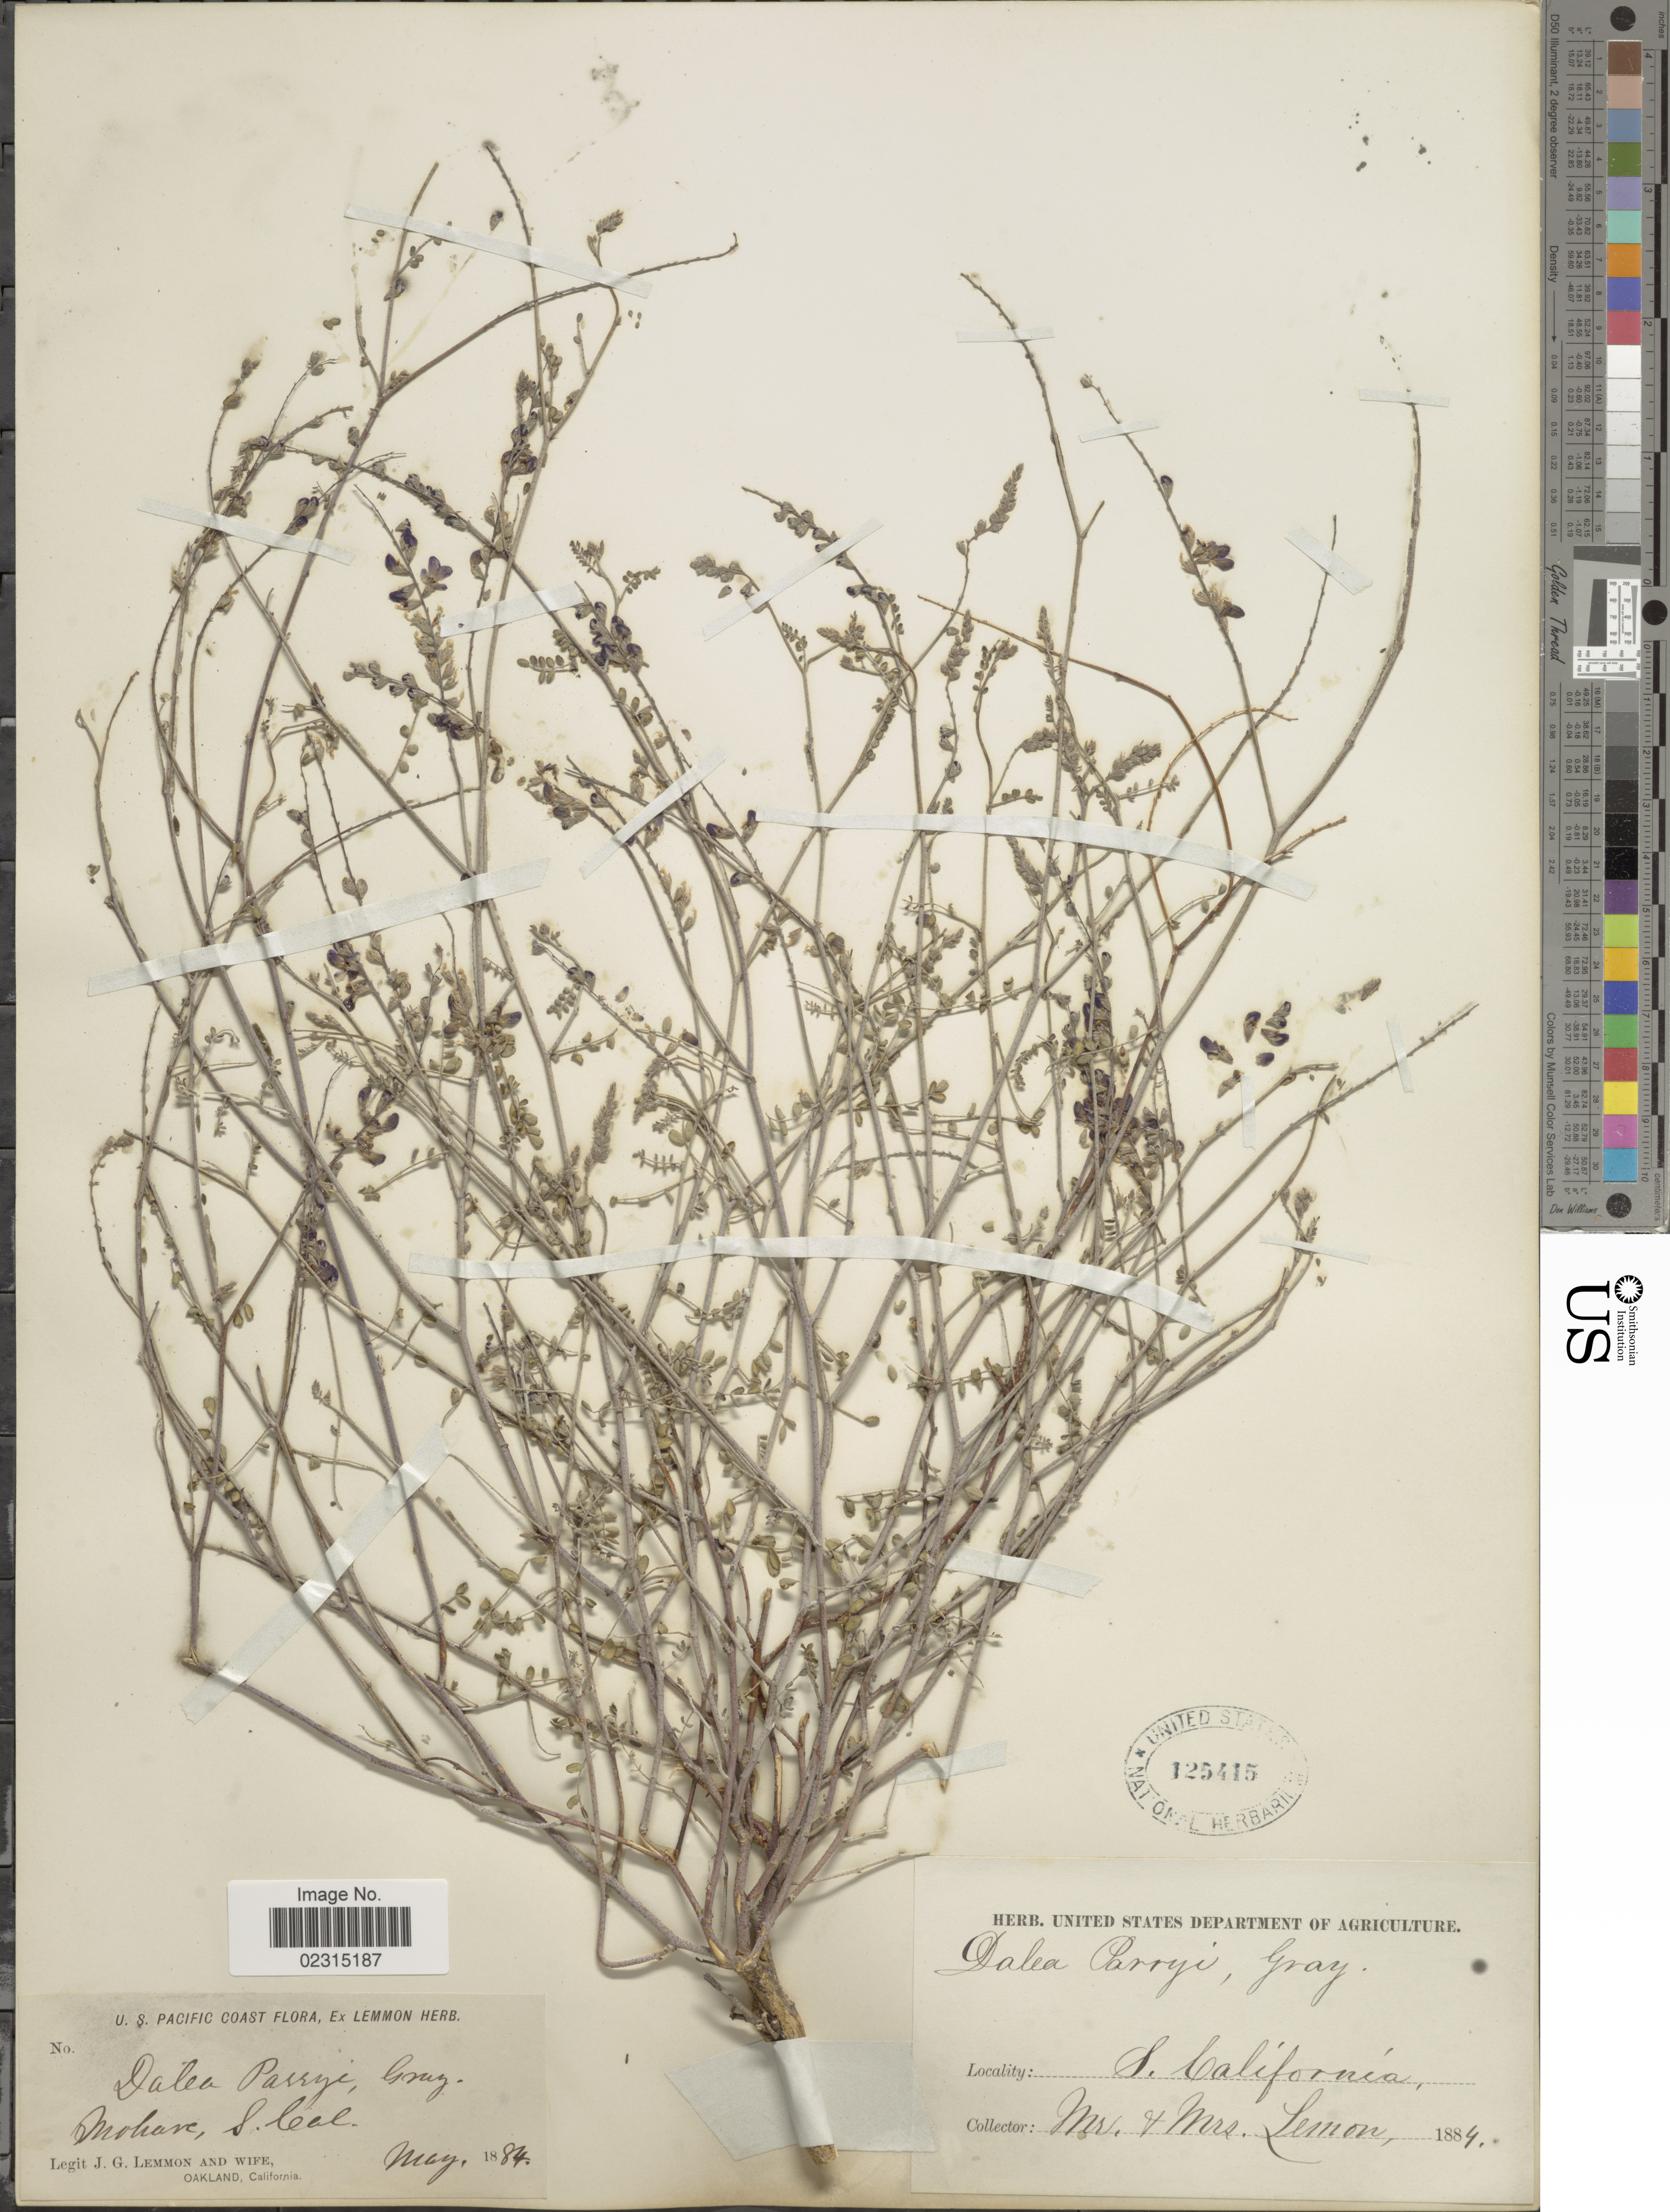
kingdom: Plantae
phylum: Tracheophyta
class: Magnoliopsida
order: Fabales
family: Fabaceae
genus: Marina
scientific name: Marina parryi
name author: (Torr. & A. Gray) Barneby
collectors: J. Lemmon & Mrs. J. G. Lemmon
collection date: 1884-05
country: United States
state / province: California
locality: Mohave, S. California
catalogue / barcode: US 125415